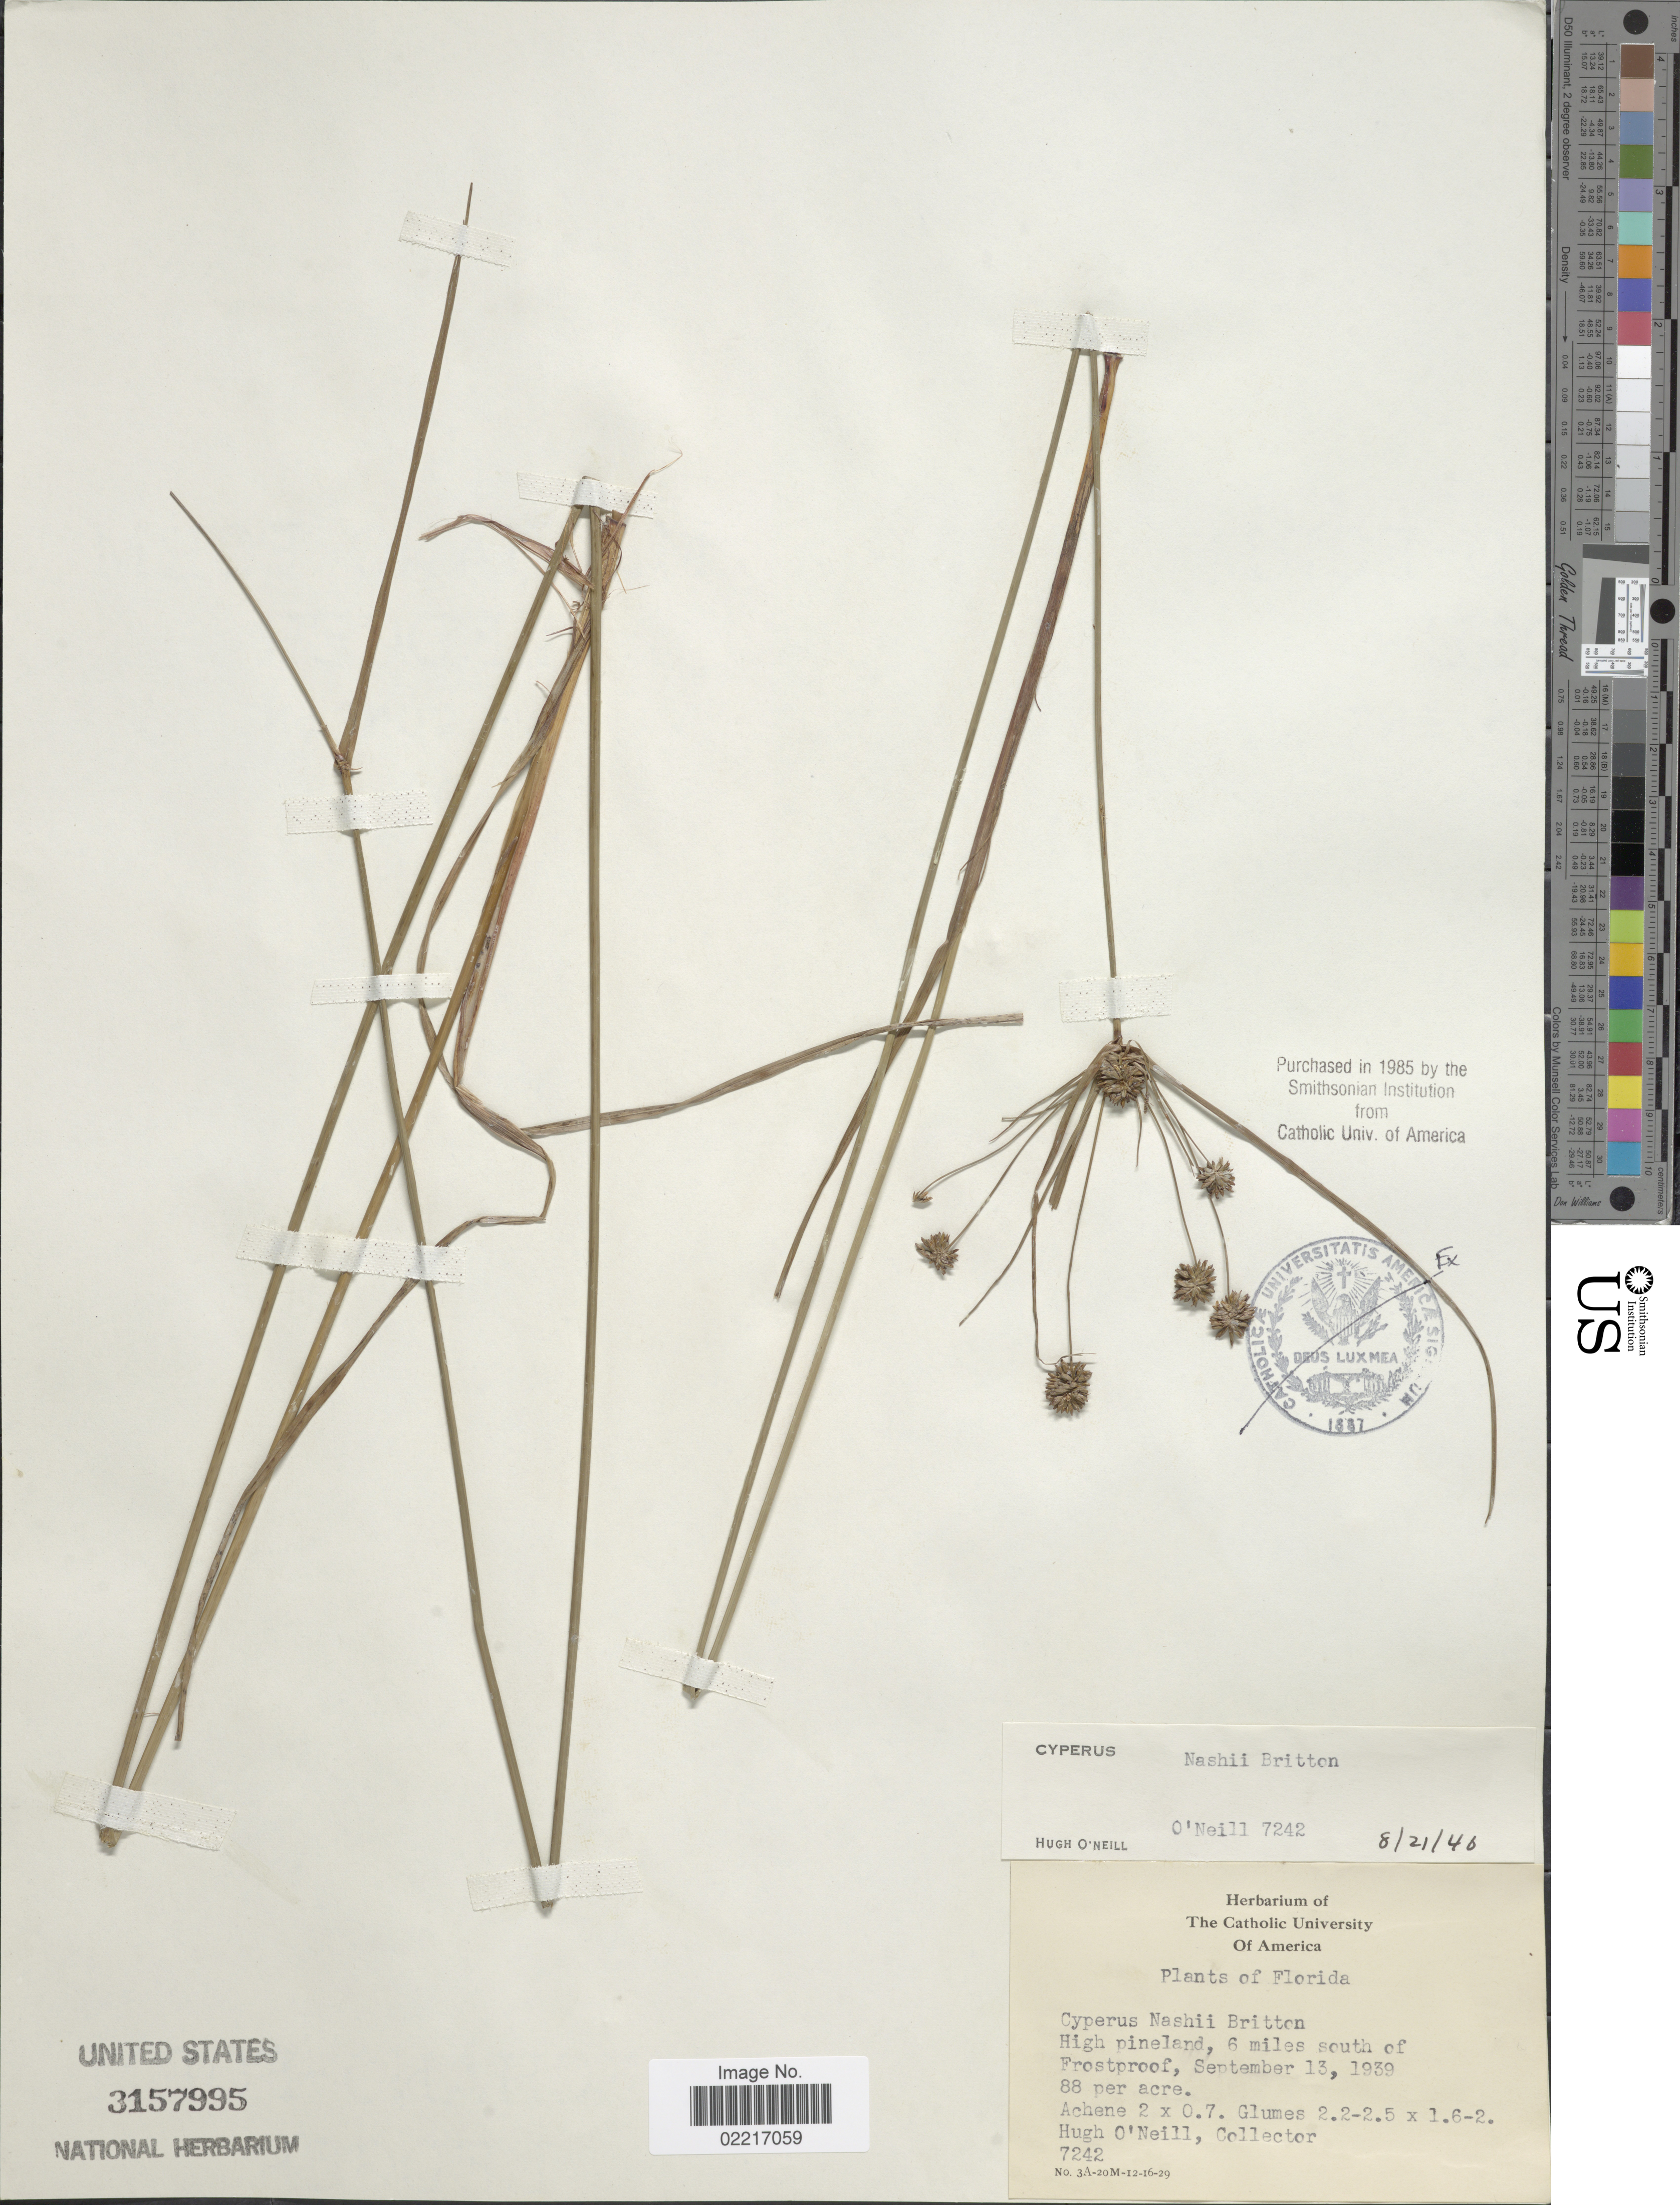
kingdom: Plantae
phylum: Tracheophyta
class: Liliopsida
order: Poales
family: Cyperaceae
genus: Cyperus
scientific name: Cyperus nashii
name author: Britton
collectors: H. O'Neill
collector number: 7242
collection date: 1939-09-13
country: United States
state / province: Florida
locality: High pineland, 6 miles south of Frostproof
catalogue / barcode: US 3157995